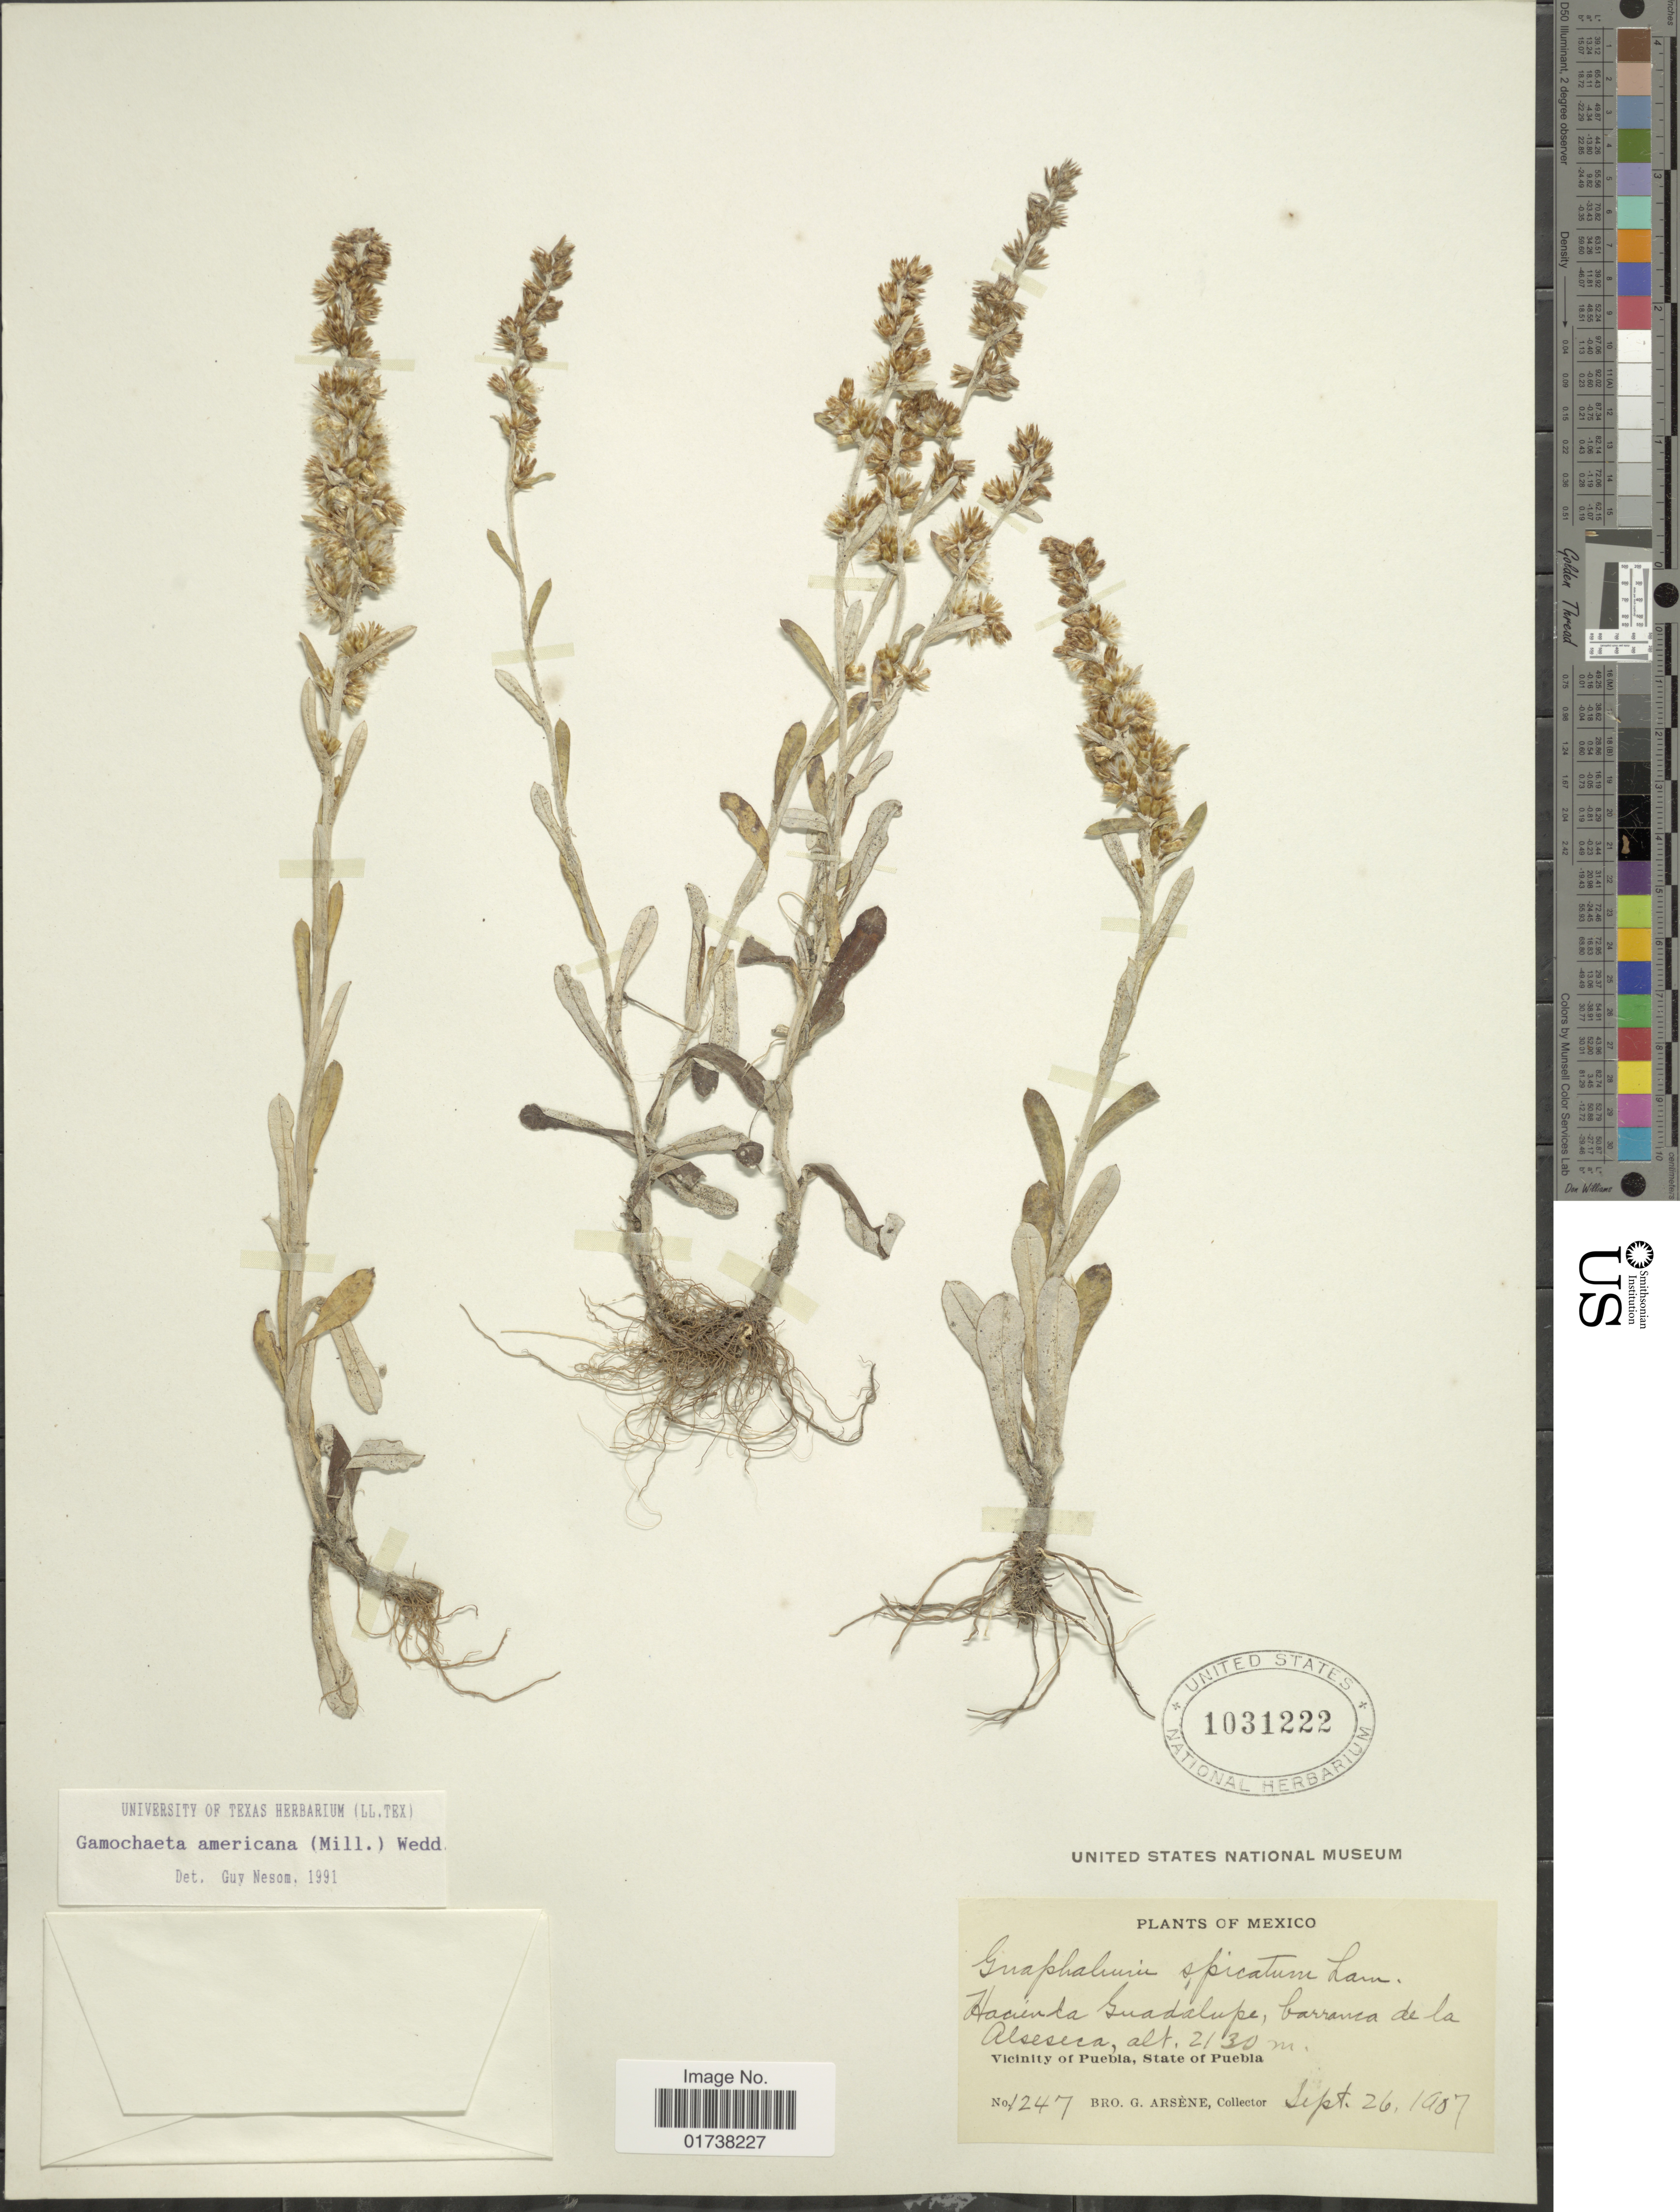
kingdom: Plantae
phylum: Tracheophyta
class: Magnoliopsida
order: Asterales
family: Asteraceae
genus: Gamochaeta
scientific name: Gamochaeta americana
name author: (Mill.) Wedd.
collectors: Bro. G. Arsène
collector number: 1247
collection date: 1907-09-26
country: Mexico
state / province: Puebla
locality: Hacienda Guadalupe, barramca de la Alesseca, Vicinity of Puebla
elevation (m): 2130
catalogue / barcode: US 1031222